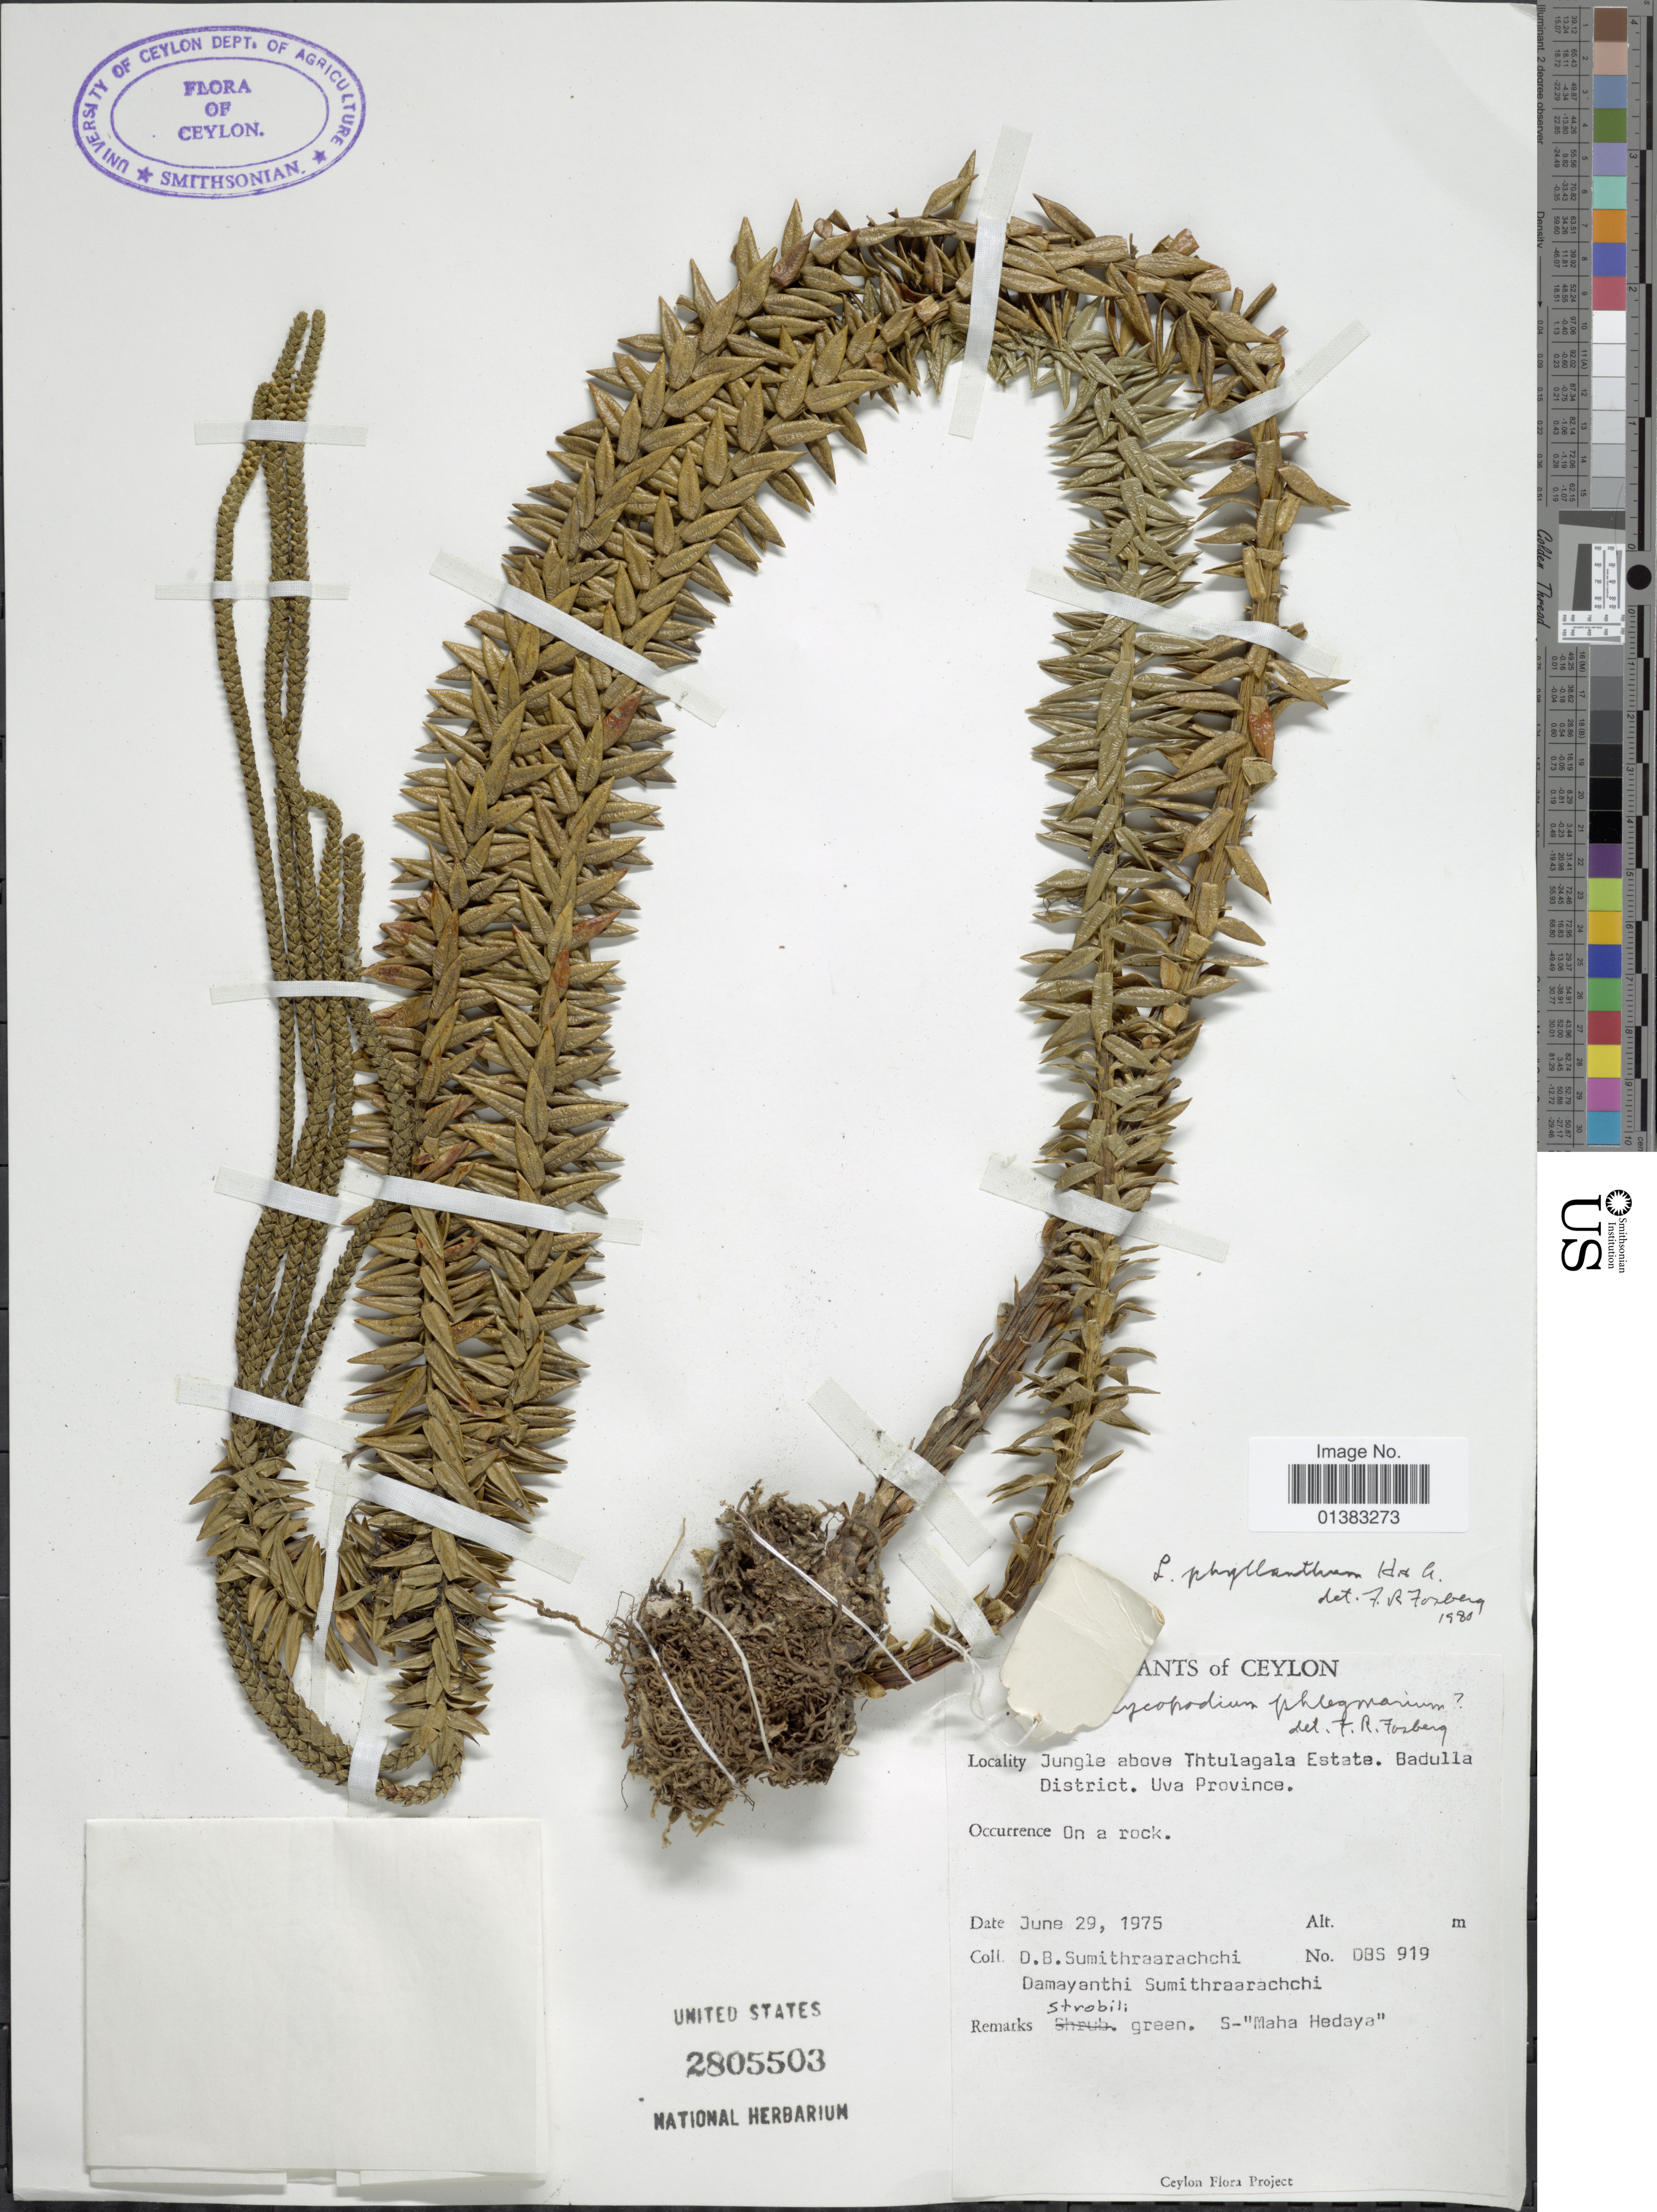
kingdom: Plantae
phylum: Tracheophyta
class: Lycopodiopsida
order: Lycopodiales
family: Lycopodiaceae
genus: Phlegmariurus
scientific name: Phlegmariurus phyllanthus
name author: (Hook. & Arn.) R.D. Dixit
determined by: Field, A. R.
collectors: D. B. Sumithraarachchi & D. Sumithraarachchi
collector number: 919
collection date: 1975-06-29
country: Sri Lanka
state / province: Uva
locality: Ceylon. Jungle above Thtukagala Estate. Badulla District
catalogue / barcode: US 2805503